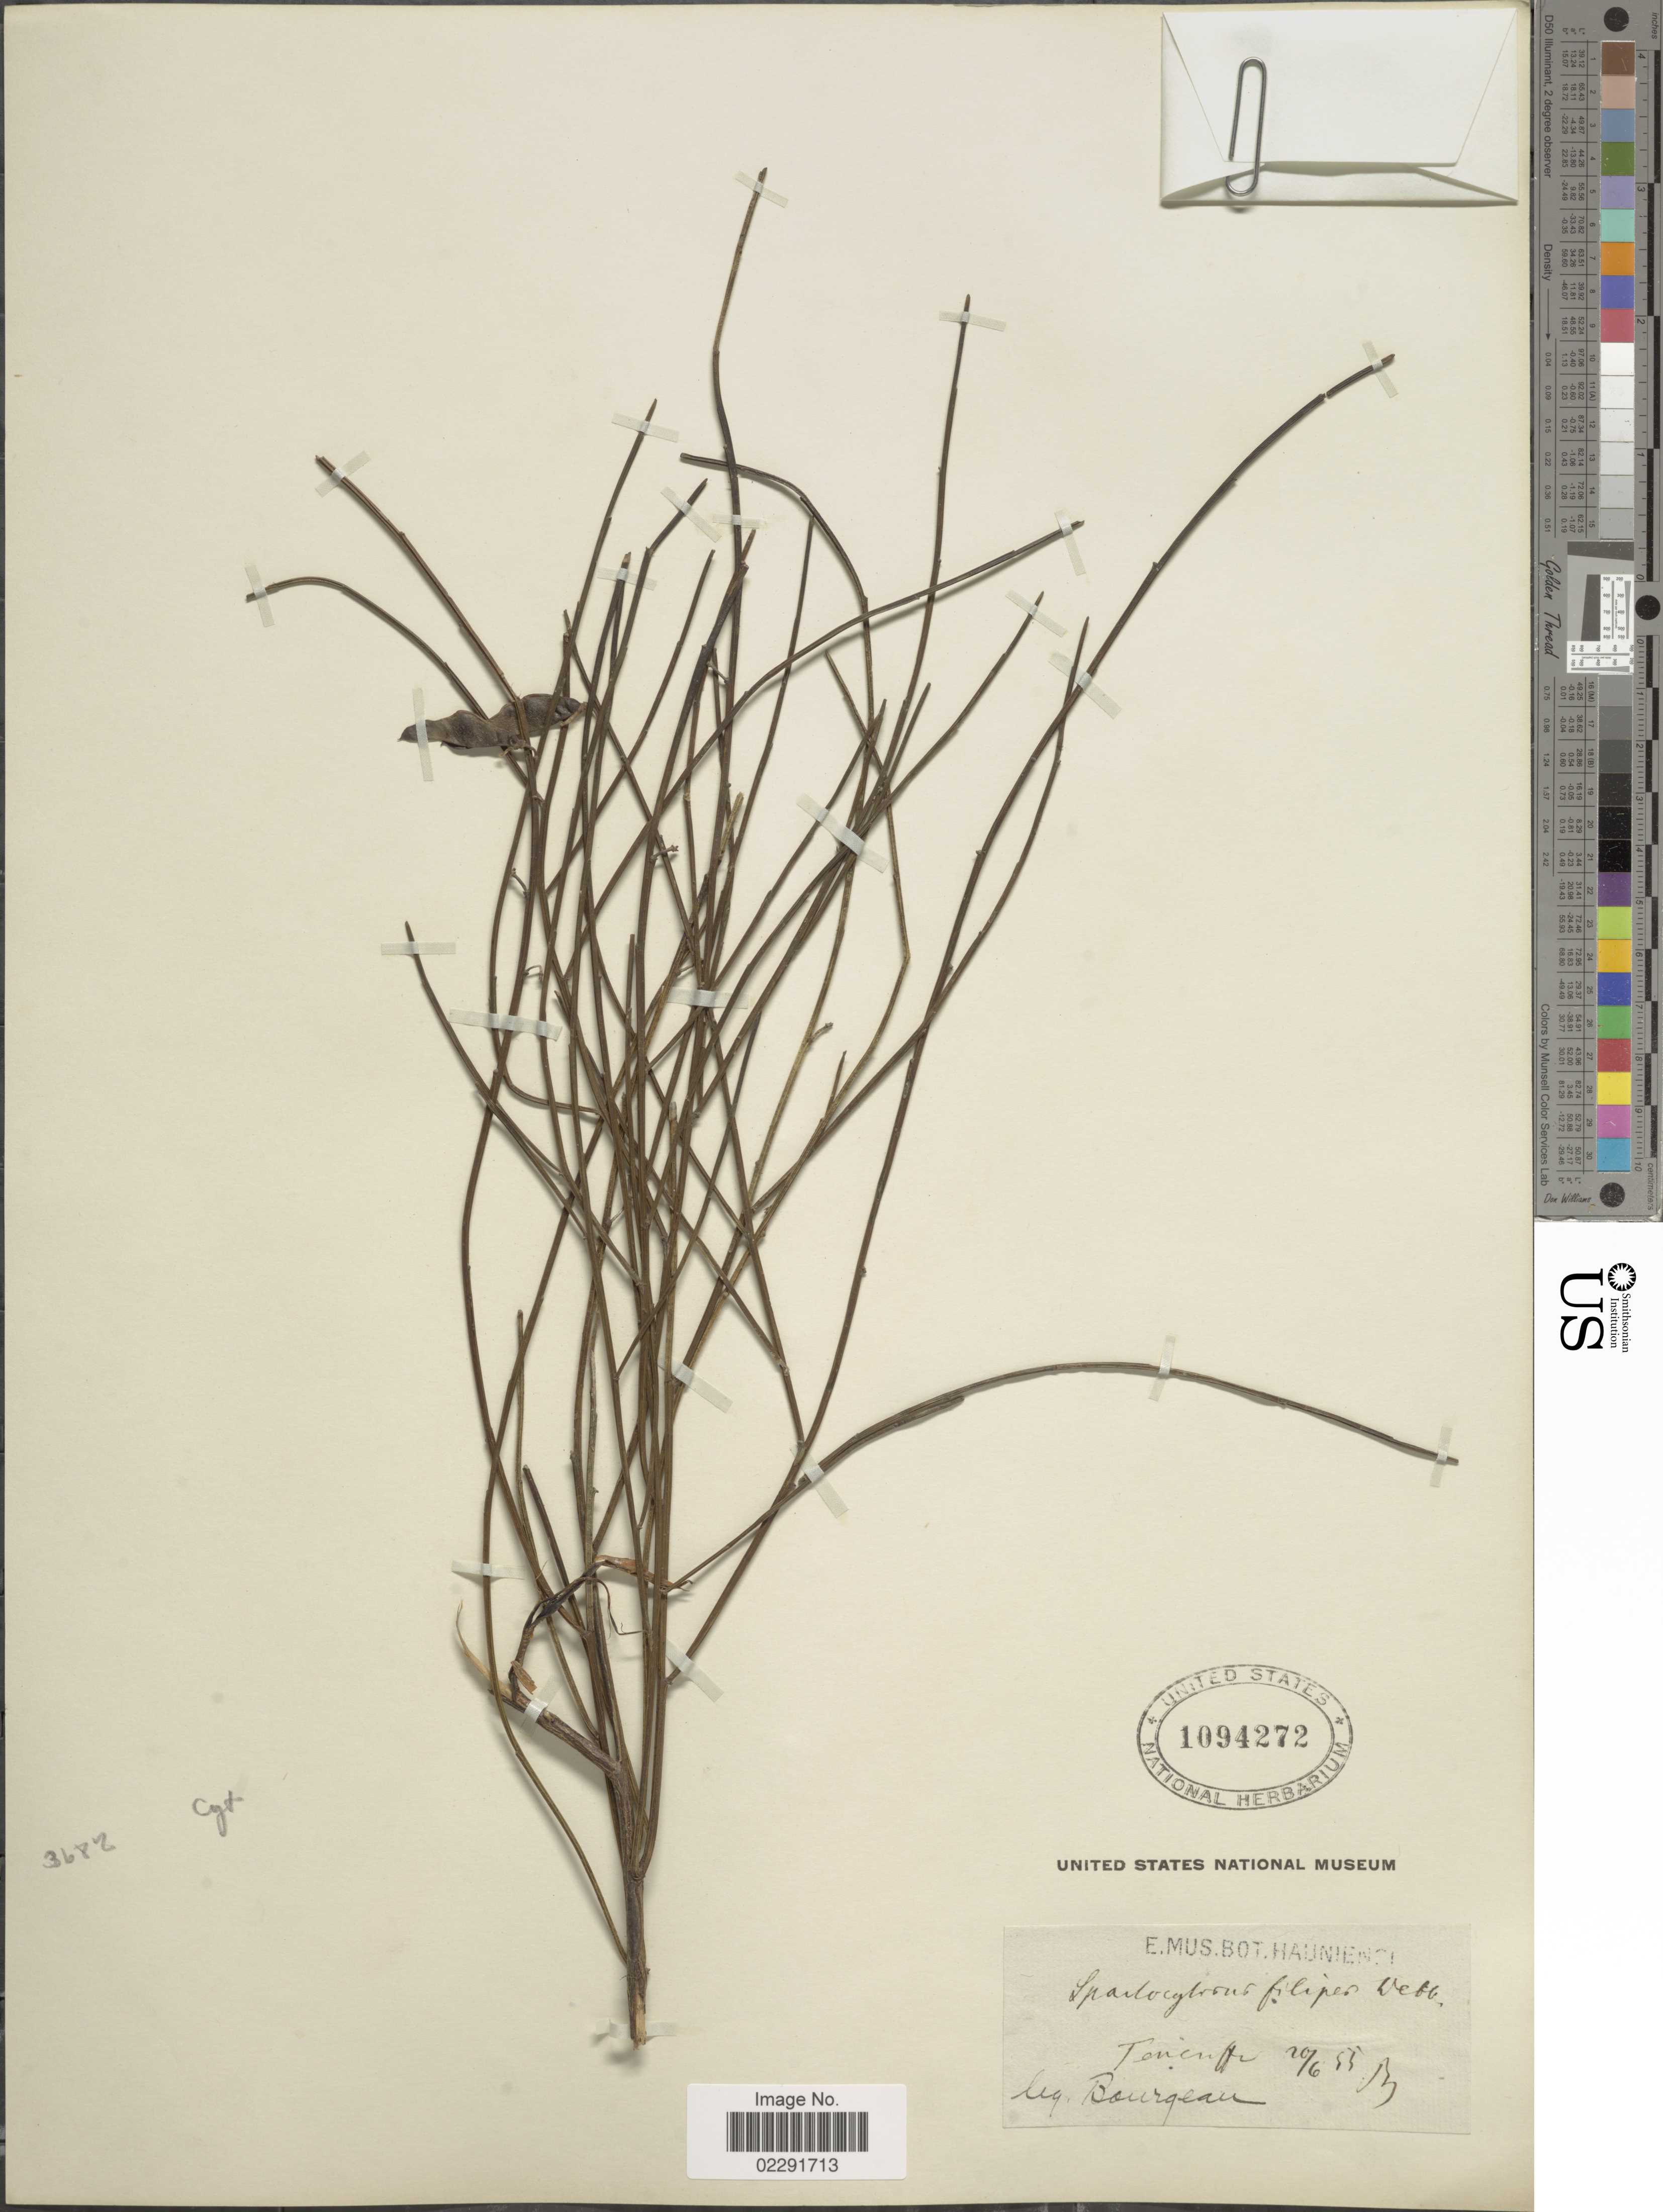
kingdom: Plantae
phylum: Tracheophyta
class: Magnoliopsida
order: Fabales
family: Fabaceae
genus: Cytisus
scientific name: Cytisus filipes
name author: Webb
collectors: -. Bourgeau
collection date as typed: Transcribed d/m/y: 20/6/55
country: Spain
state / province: Canarias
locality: Teneriffe.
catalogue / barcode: US 1094272